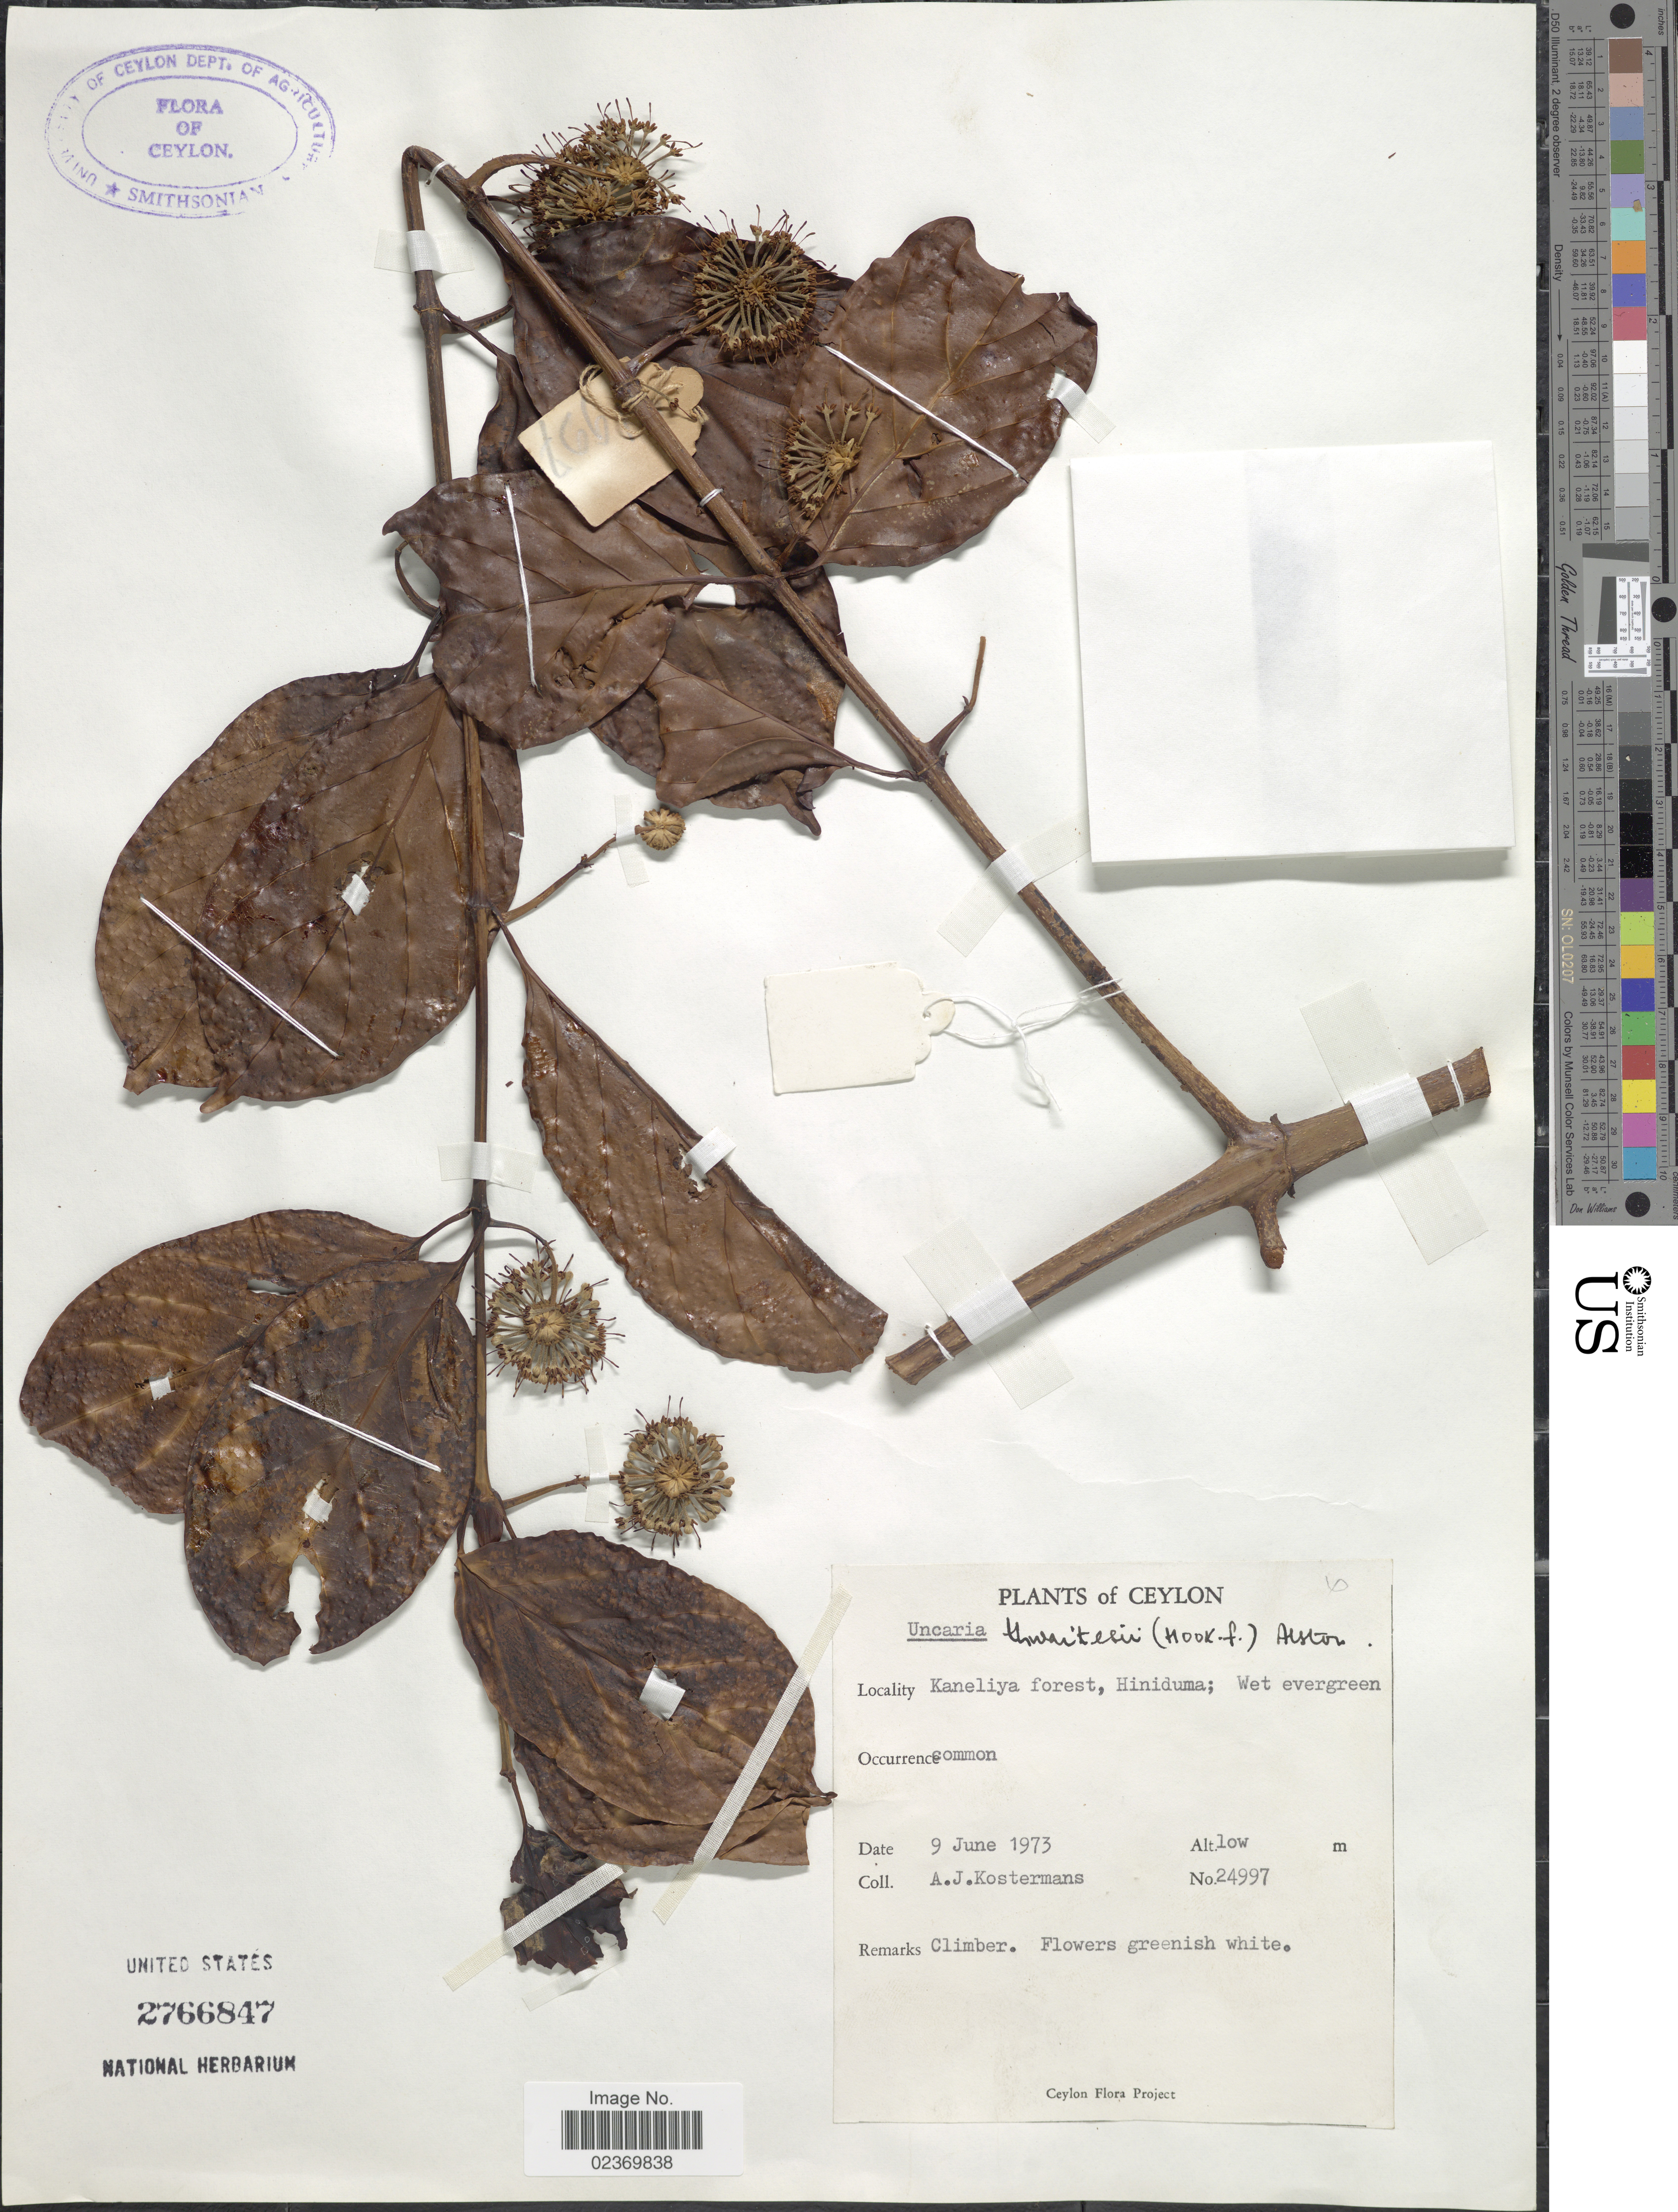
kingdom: Plantae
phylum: Tracheophyta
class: Magnoliopsida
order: Gentianales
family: Rubiaceae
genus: Uncaria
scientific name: Uncaria thwaitesii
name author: (Hook. f.) Alston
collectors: A. J. G. Kostermans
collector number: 24997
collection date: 1973-06-09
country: Sri Lanka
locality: Ceylon. Kaneliya forest, Hiniduma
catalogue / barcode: US 2766847